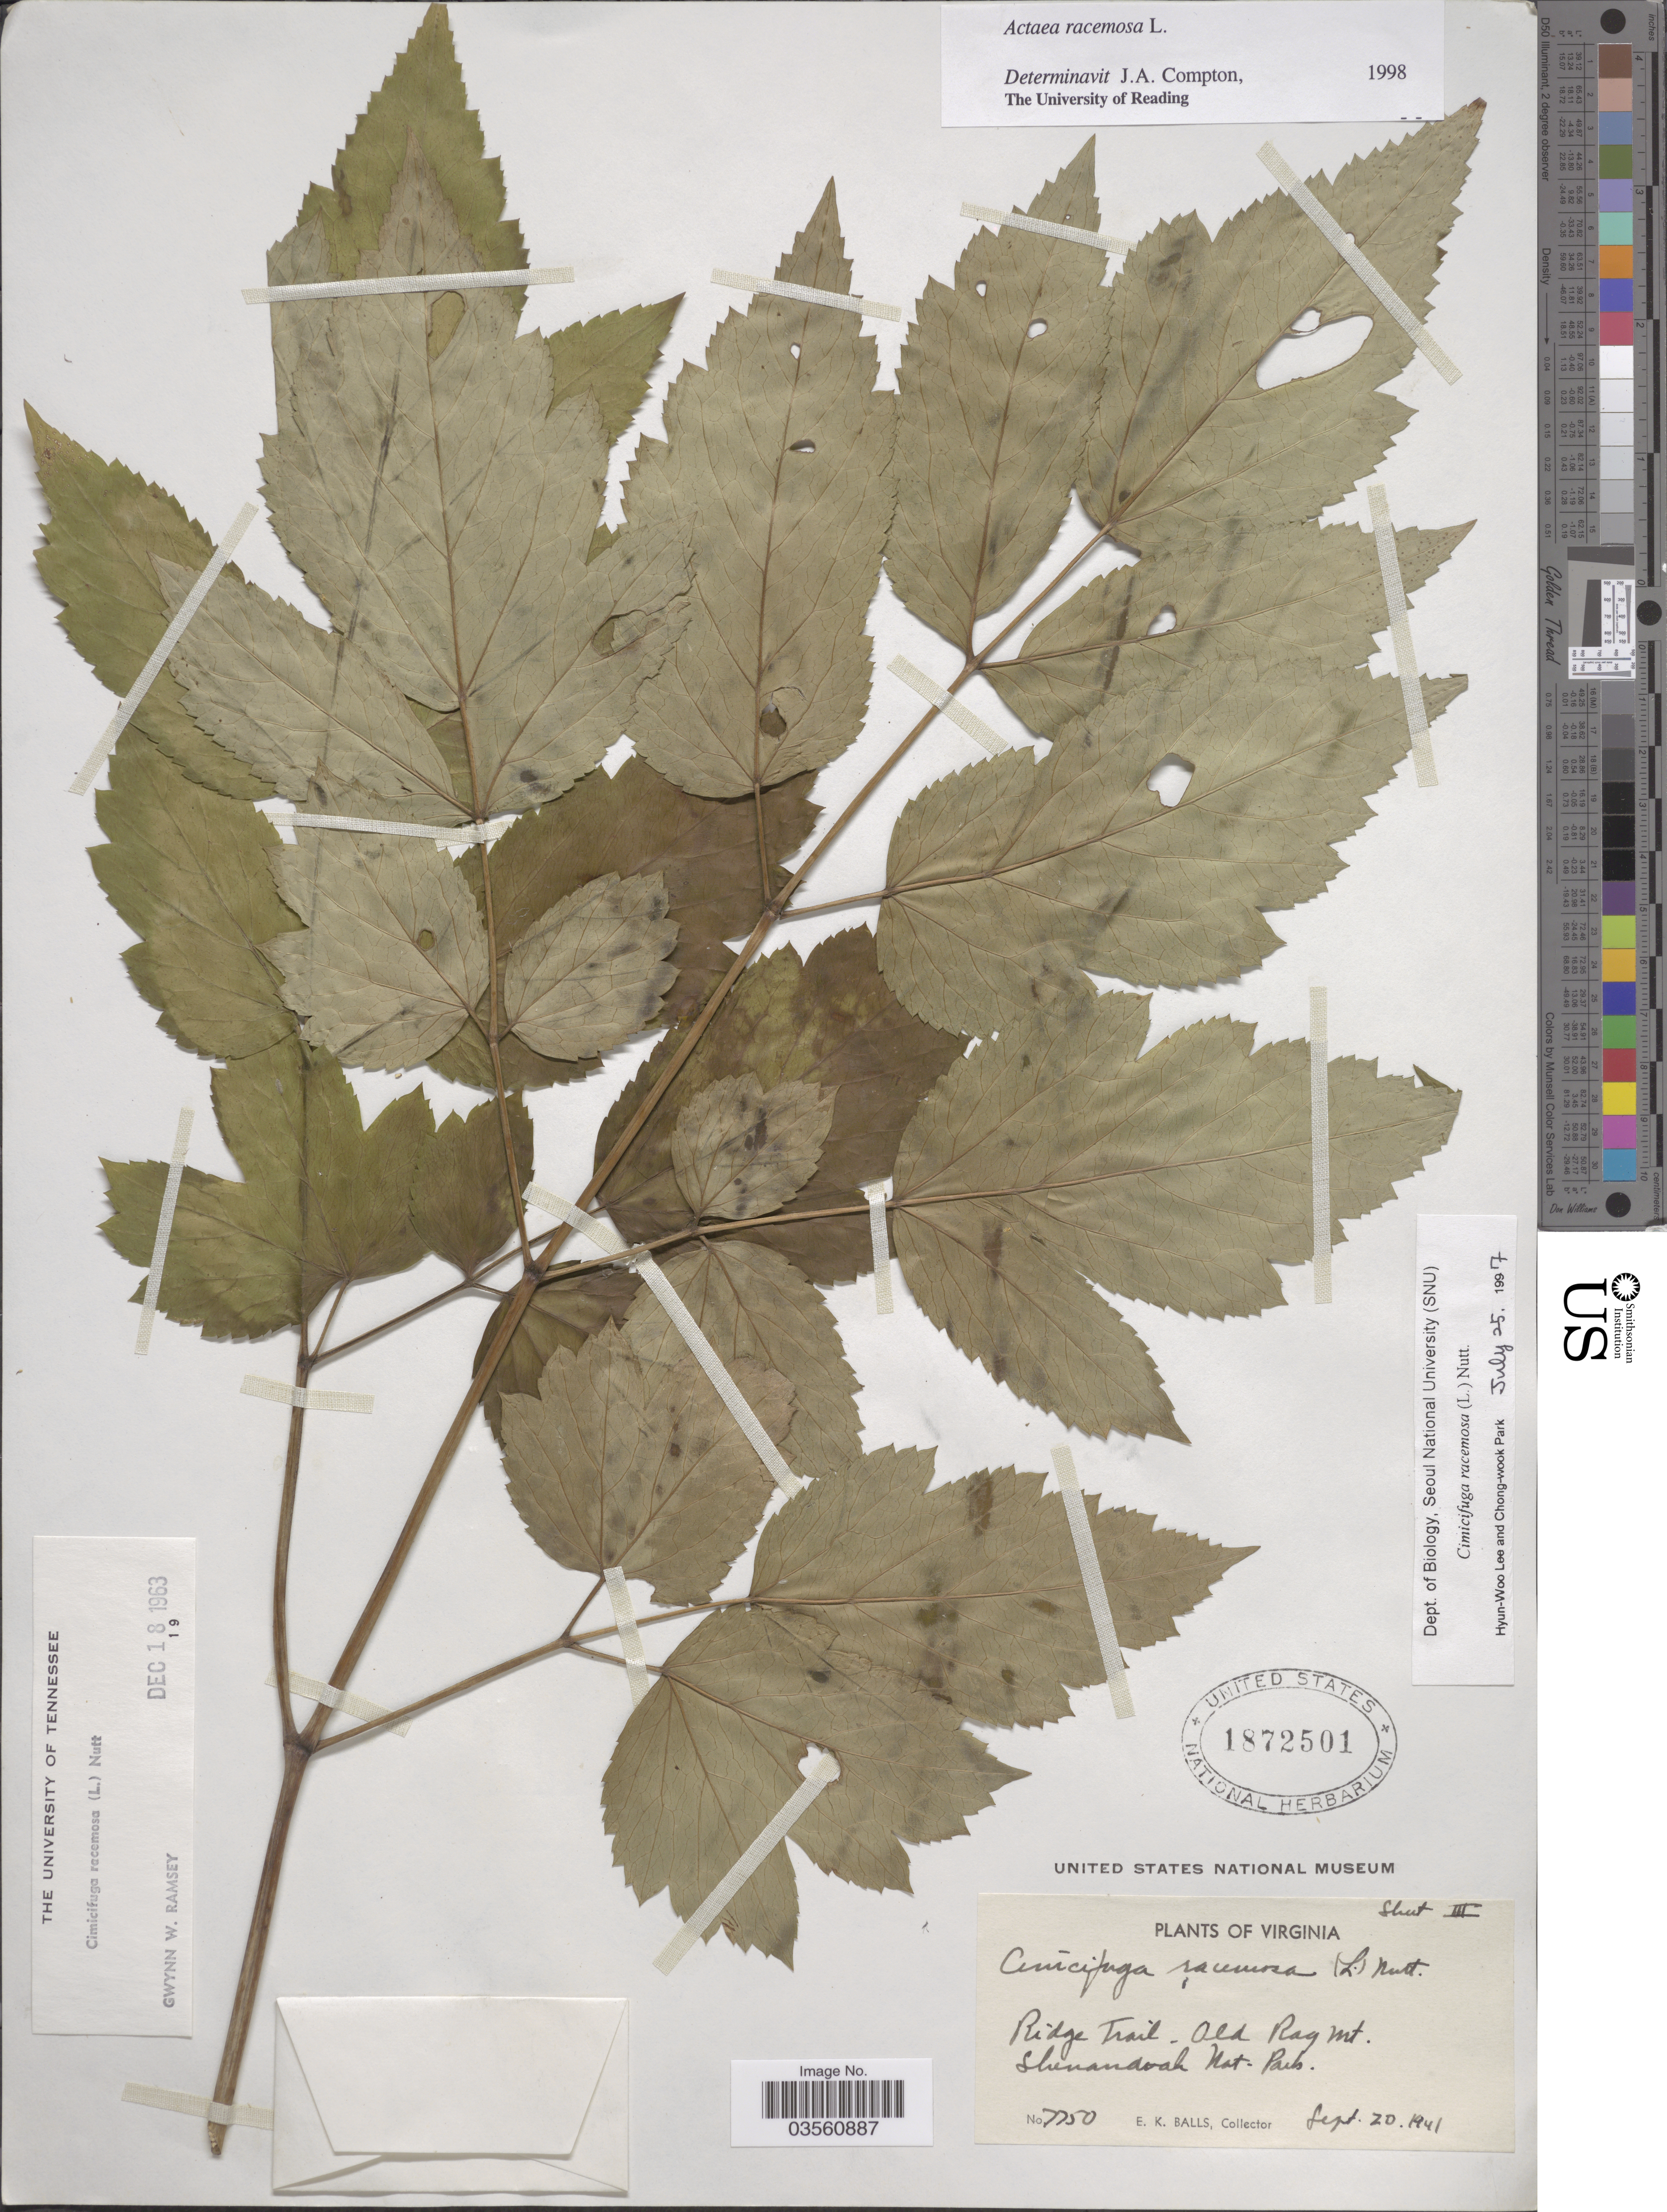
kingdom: Plantae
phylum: Tracheophyta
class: Magnoliopsida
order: Ranunculales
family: Ranunculaceae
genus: Actaea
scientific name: Actaea racemosa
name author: L.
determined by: Compton, J. A.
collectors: E. K. Balls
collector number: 7750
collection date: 1941-09-20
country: United States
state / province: Virginia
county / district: Madison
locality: Ridge Trail-Old Rag Mt. Shenandoah Nat. Park.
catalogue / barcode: US 1872501